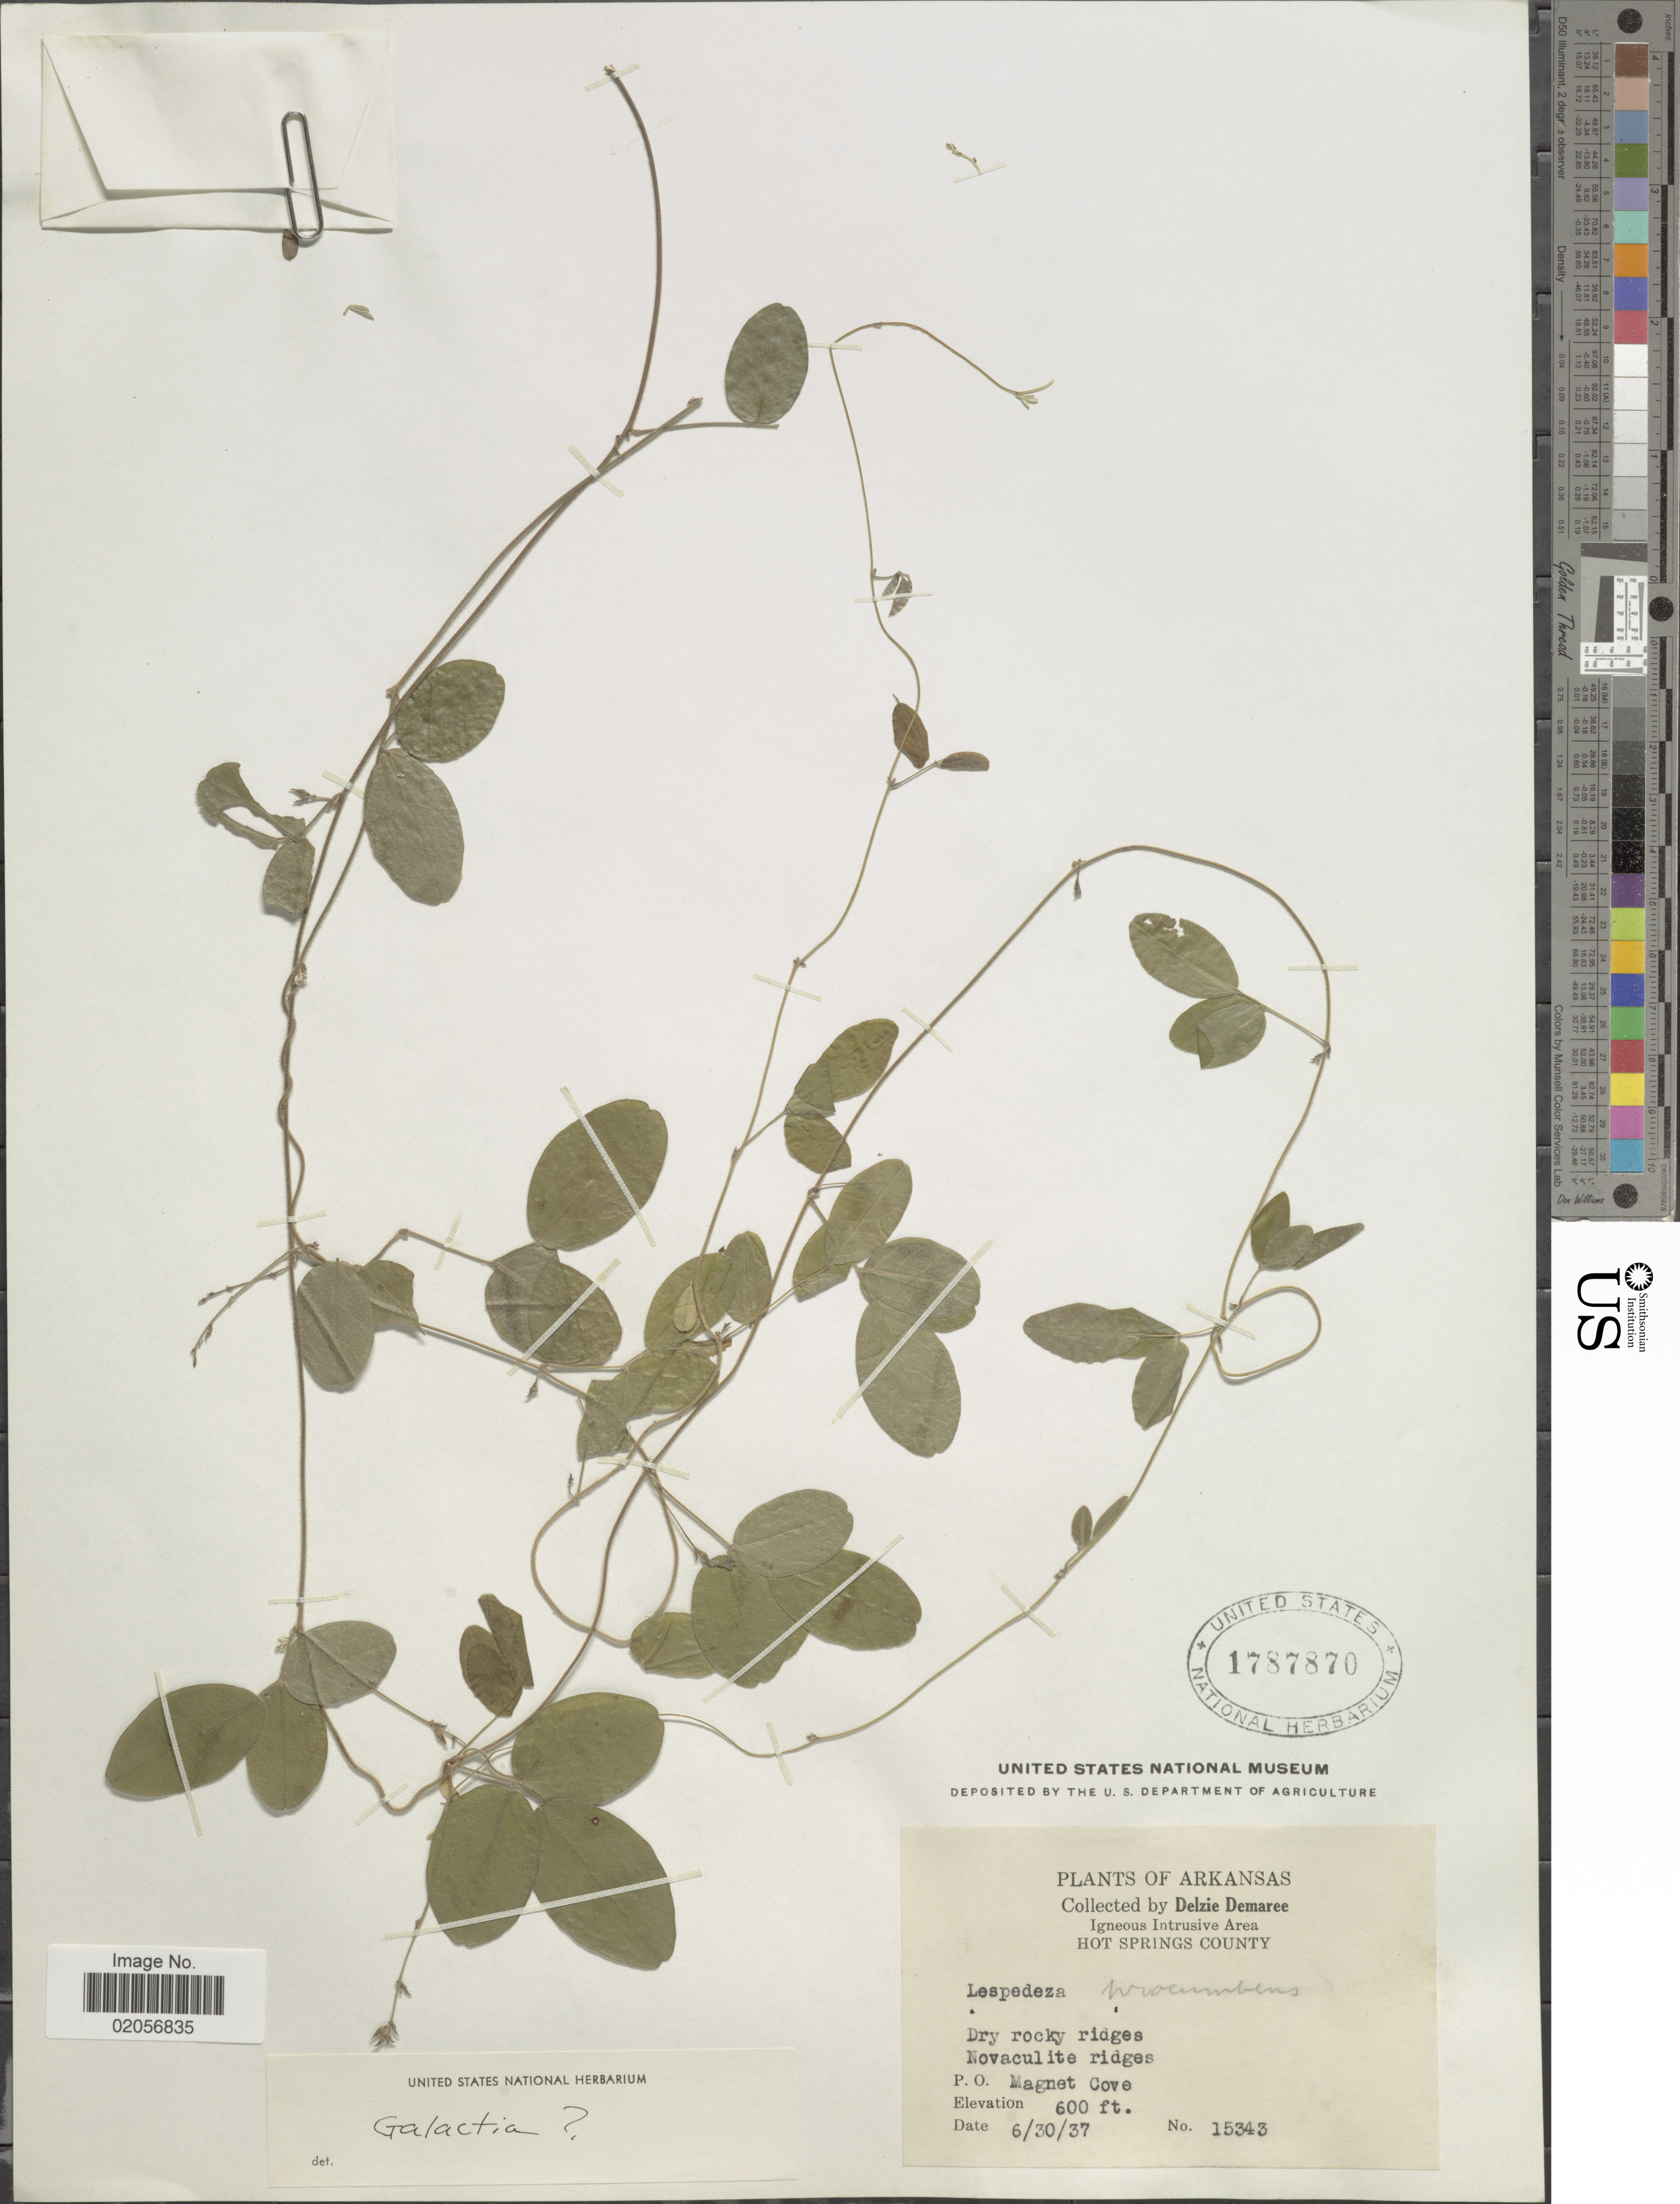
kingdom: Plantae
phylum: Tracheophyta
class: Magnoliopsida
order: Fabales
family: Fabaceae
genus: Lespedeza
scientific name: Lespedeza procumbens var. elliptica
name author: S.F. Blake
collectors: D. Demaree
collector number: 15343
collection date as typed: Transcribed d/m/y: 30/6/37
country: United States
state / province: Arkansas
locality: Hot Springs County. Dry rocky ridges, Novaculite Ridges. P.O. Magnet Cove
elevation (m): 183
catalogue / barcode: US 1787870